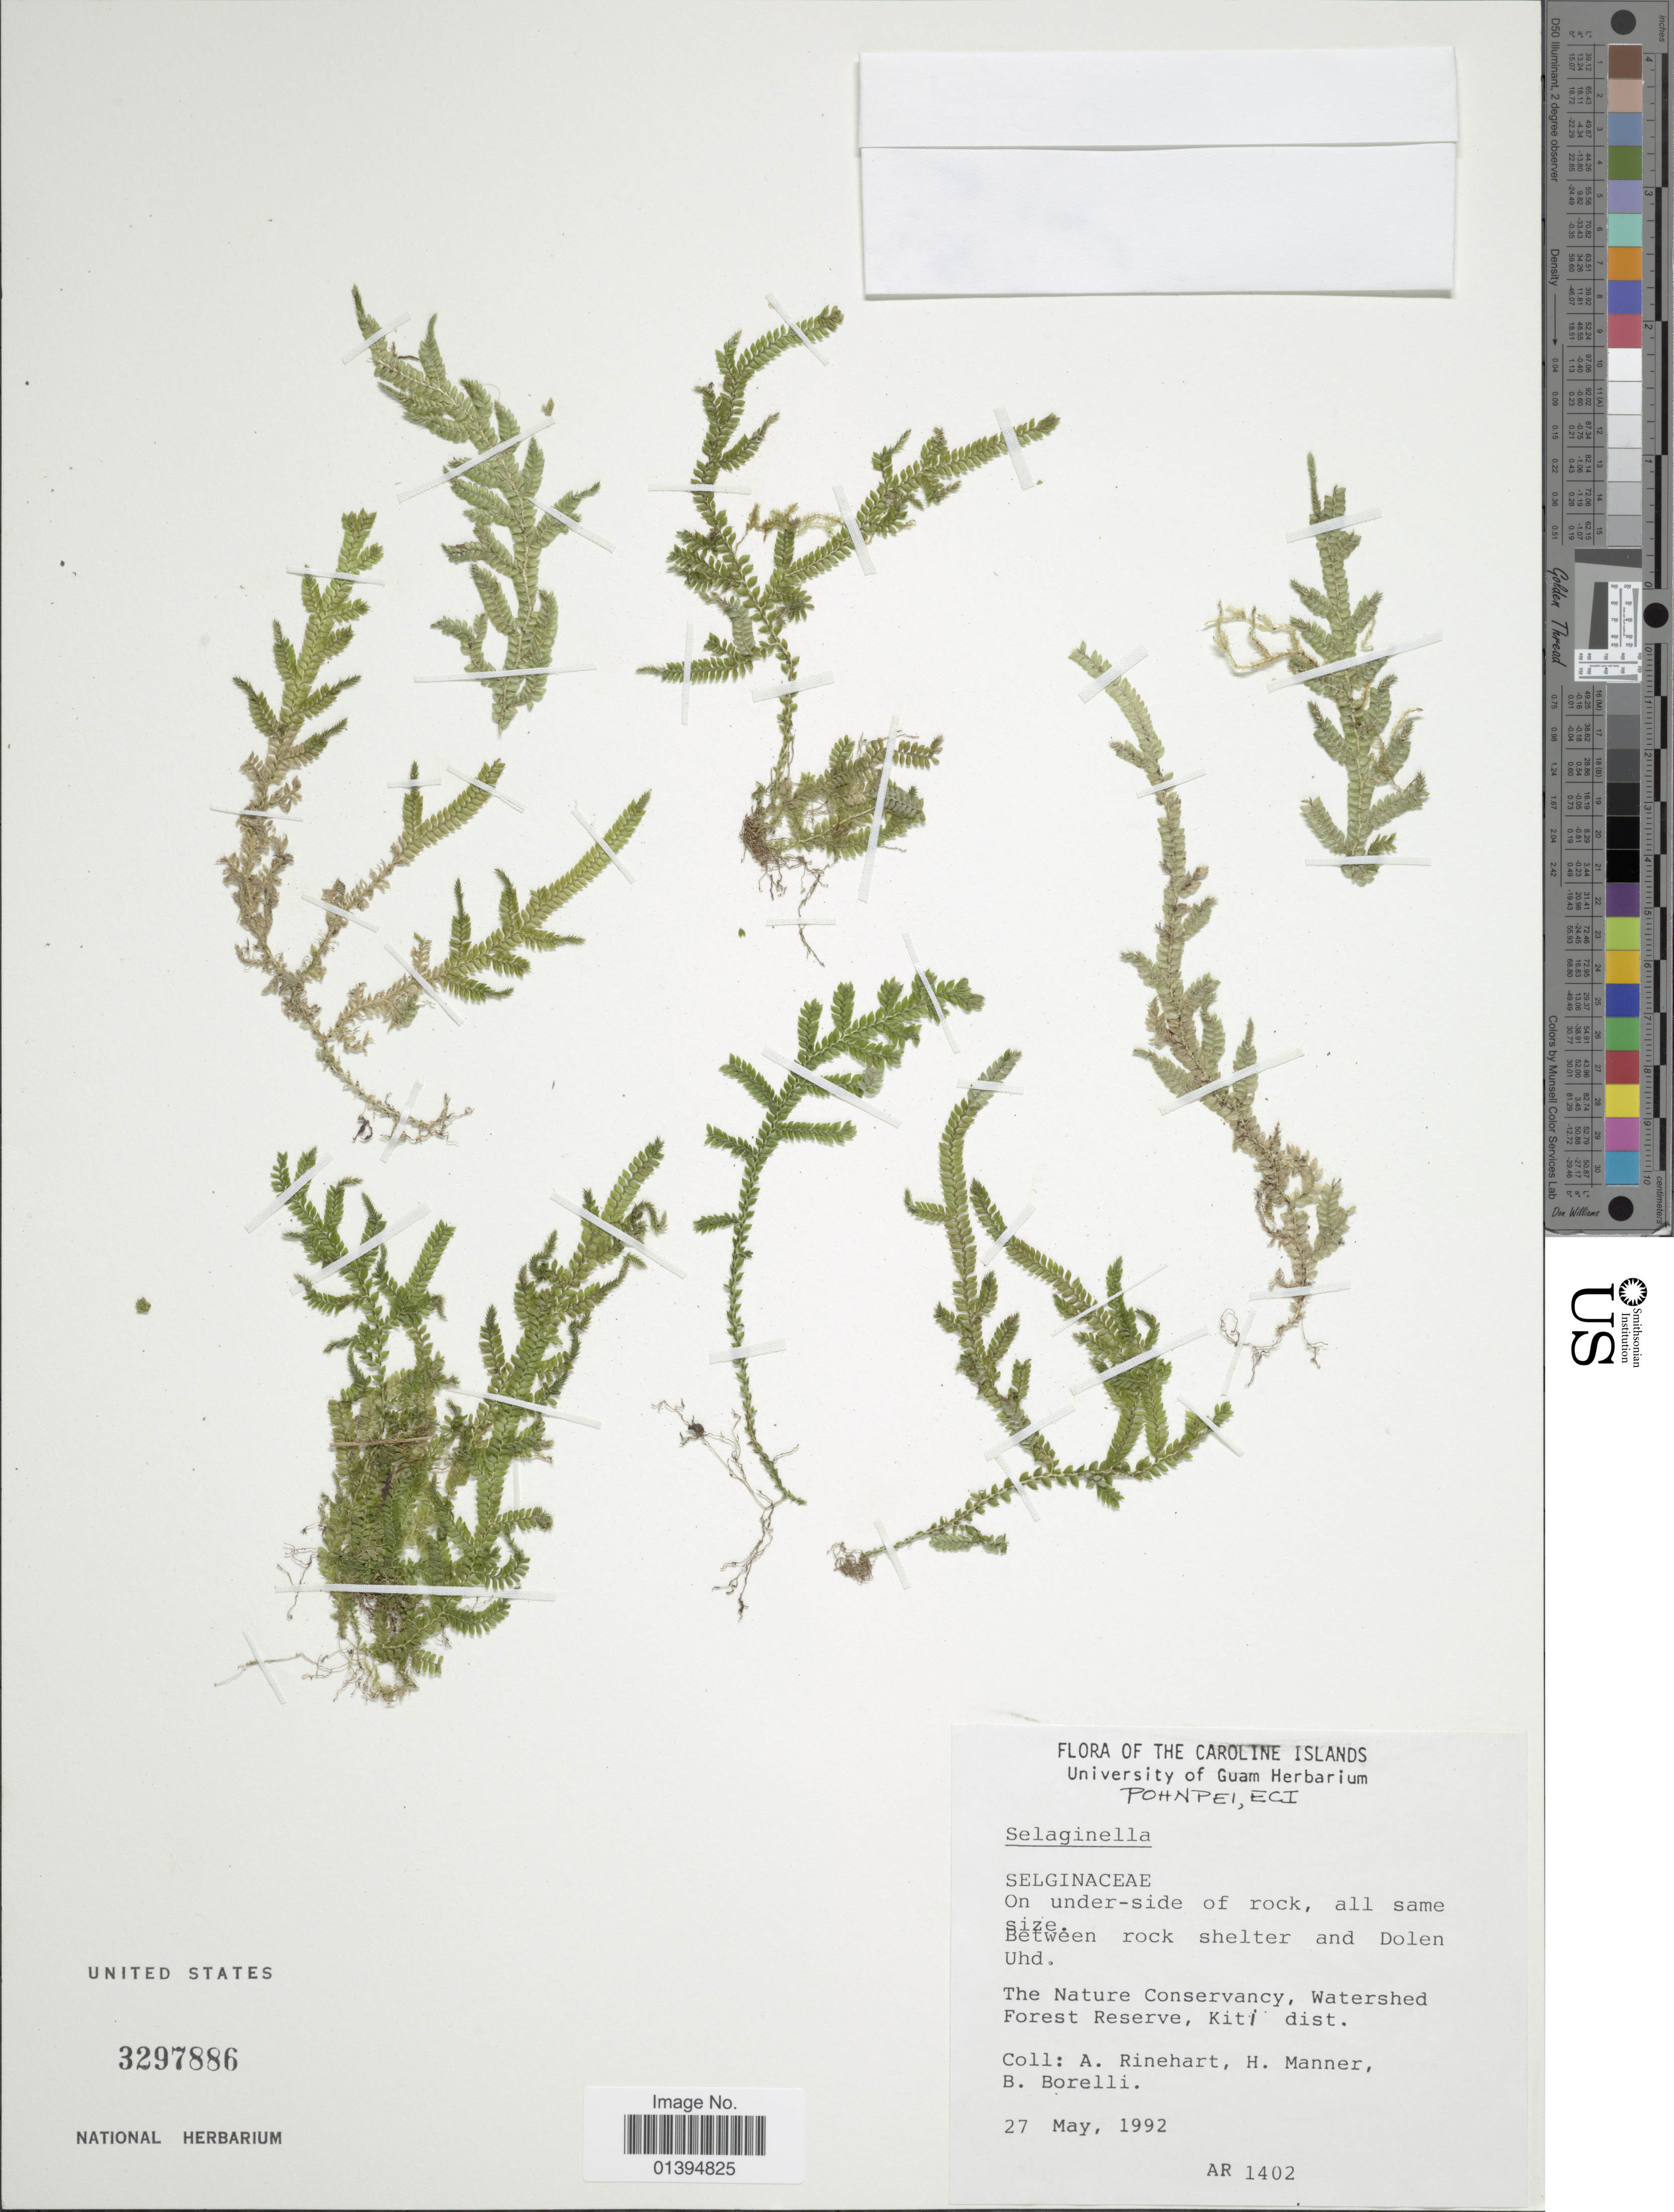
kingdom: Plantae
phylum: Tracheophyta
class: Lycopodiopsida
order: Selaginellales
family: Selaginellaceae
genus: Selaginella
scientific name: Selaginella sp.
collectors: A. Rinehart, H. Manner & B. Borelli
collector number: AR 1402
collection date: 1992-05-27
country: Micronesia, Federated States of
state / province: Pohnpei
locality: Caroline Islands, ECI, The Nature Conservancy, Watershed forest Reserve, Kiti dist.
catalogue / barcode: US 3297886